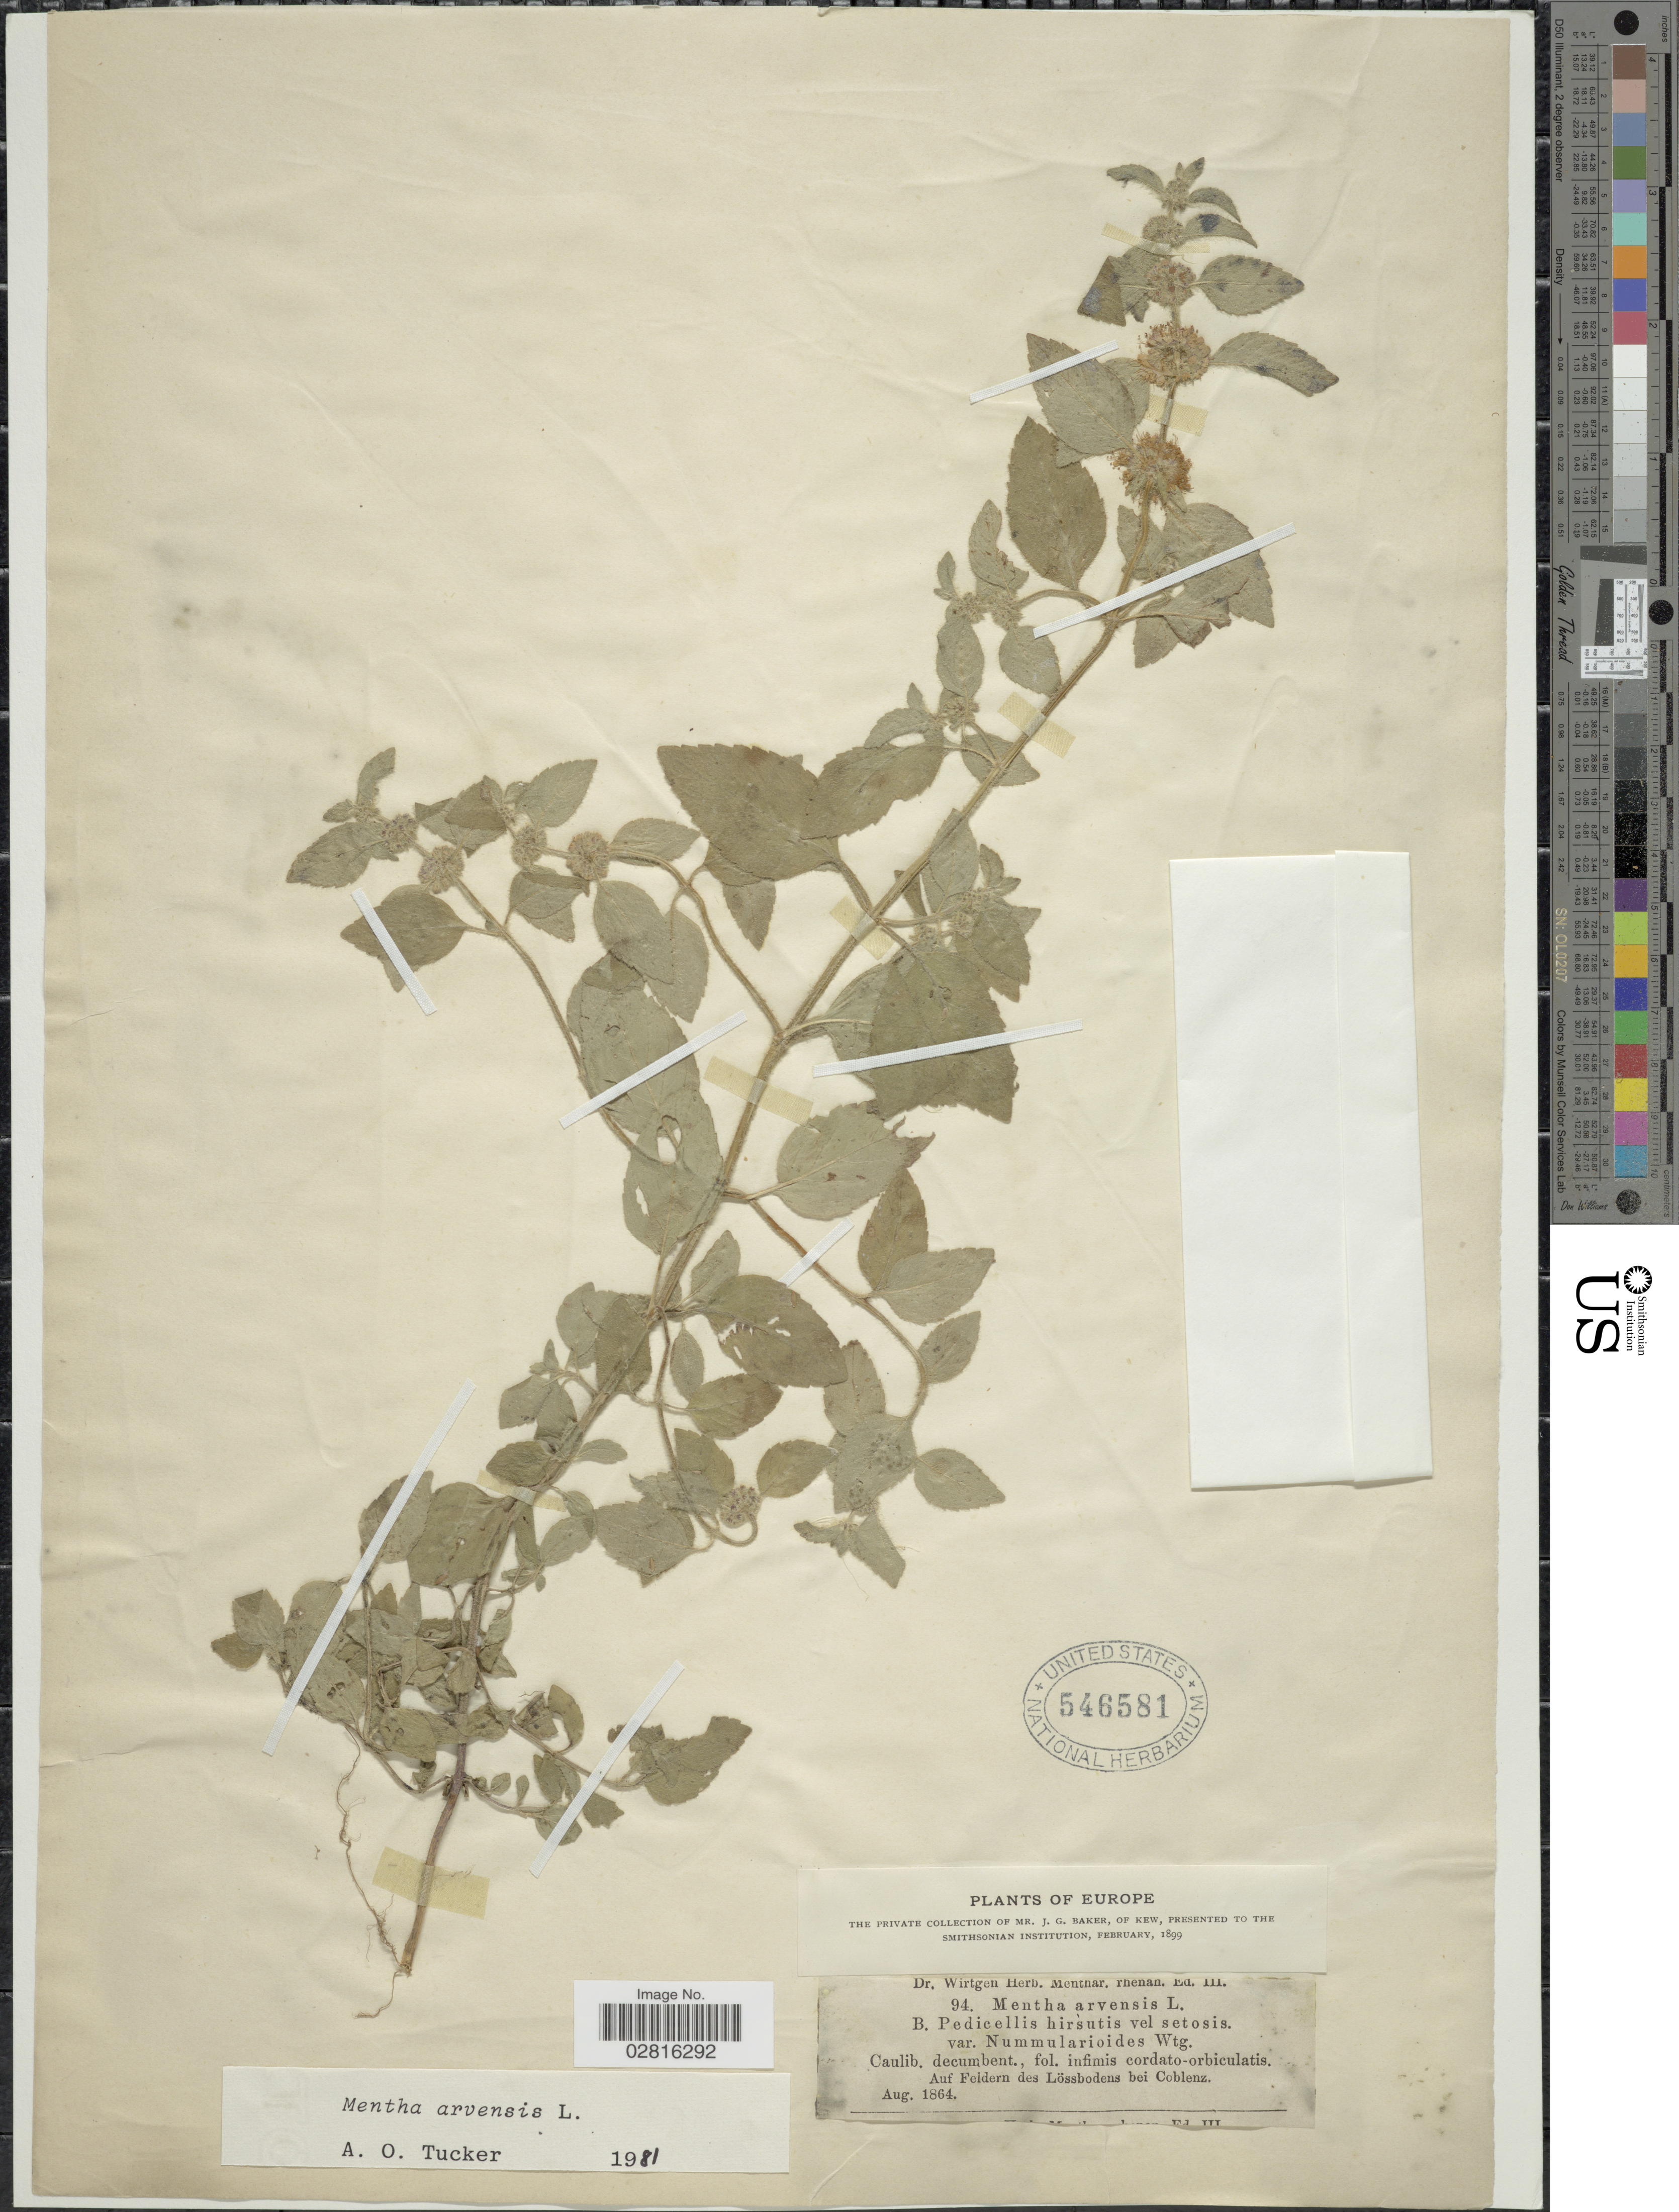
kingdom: Plantae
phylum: Tracheophyta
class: Magnoliopsida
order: Lamiales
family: Lamiaceae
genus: Mentha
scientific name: Mentha arvensis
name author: L.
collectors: Wirtgen, --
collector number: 94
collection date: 1864-08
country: Germany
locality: Europe. Auf Feldern des Lössbodens bei Coblenz.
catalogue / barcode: US 546581